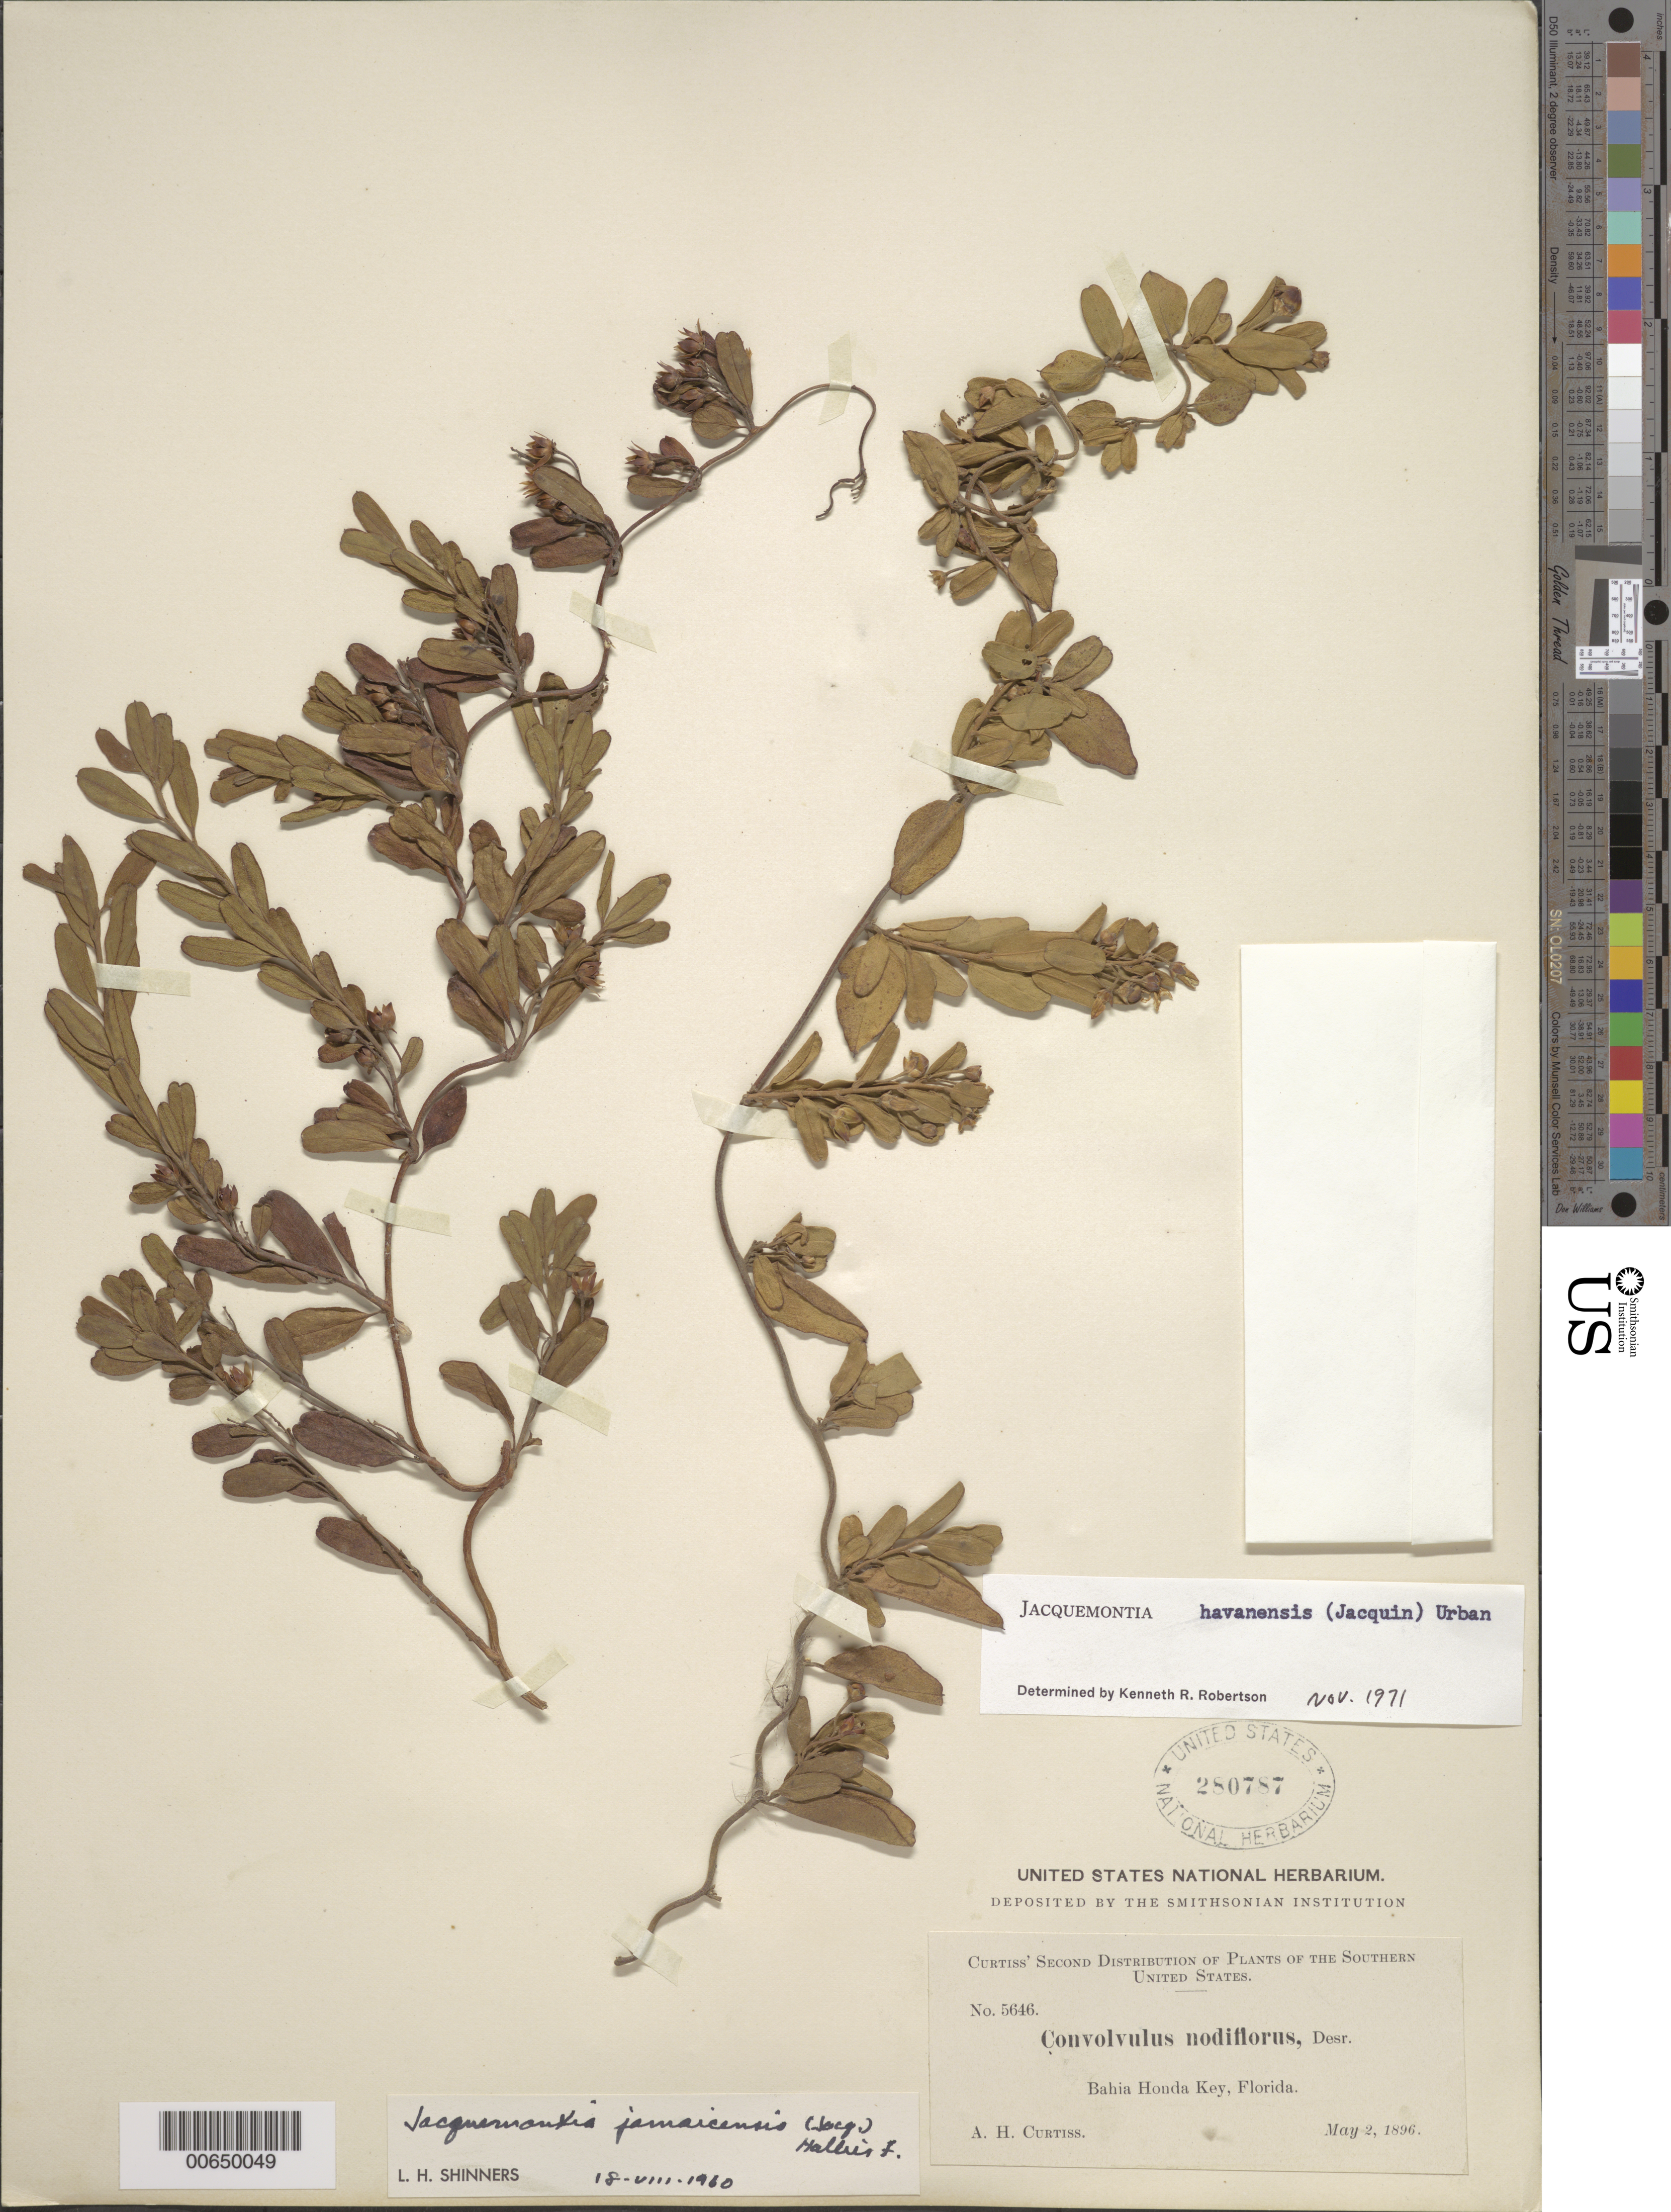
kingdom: Plantae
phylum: Tracheophyta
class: Magnoliopsida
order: Solanales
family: Convolvulaceae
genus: Jacquemontia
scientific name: Jacquemontia havanensis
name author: (Jacq.) Urb.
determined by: Robertson, K.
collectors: A. H. Curtiss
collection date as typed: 05 Feb 1896 or 02 May 1896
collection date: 1896-02-05 or 1896-05-02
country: United States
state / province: Florida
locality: Bahia Honda Key. S FL.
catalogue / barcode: US 280787